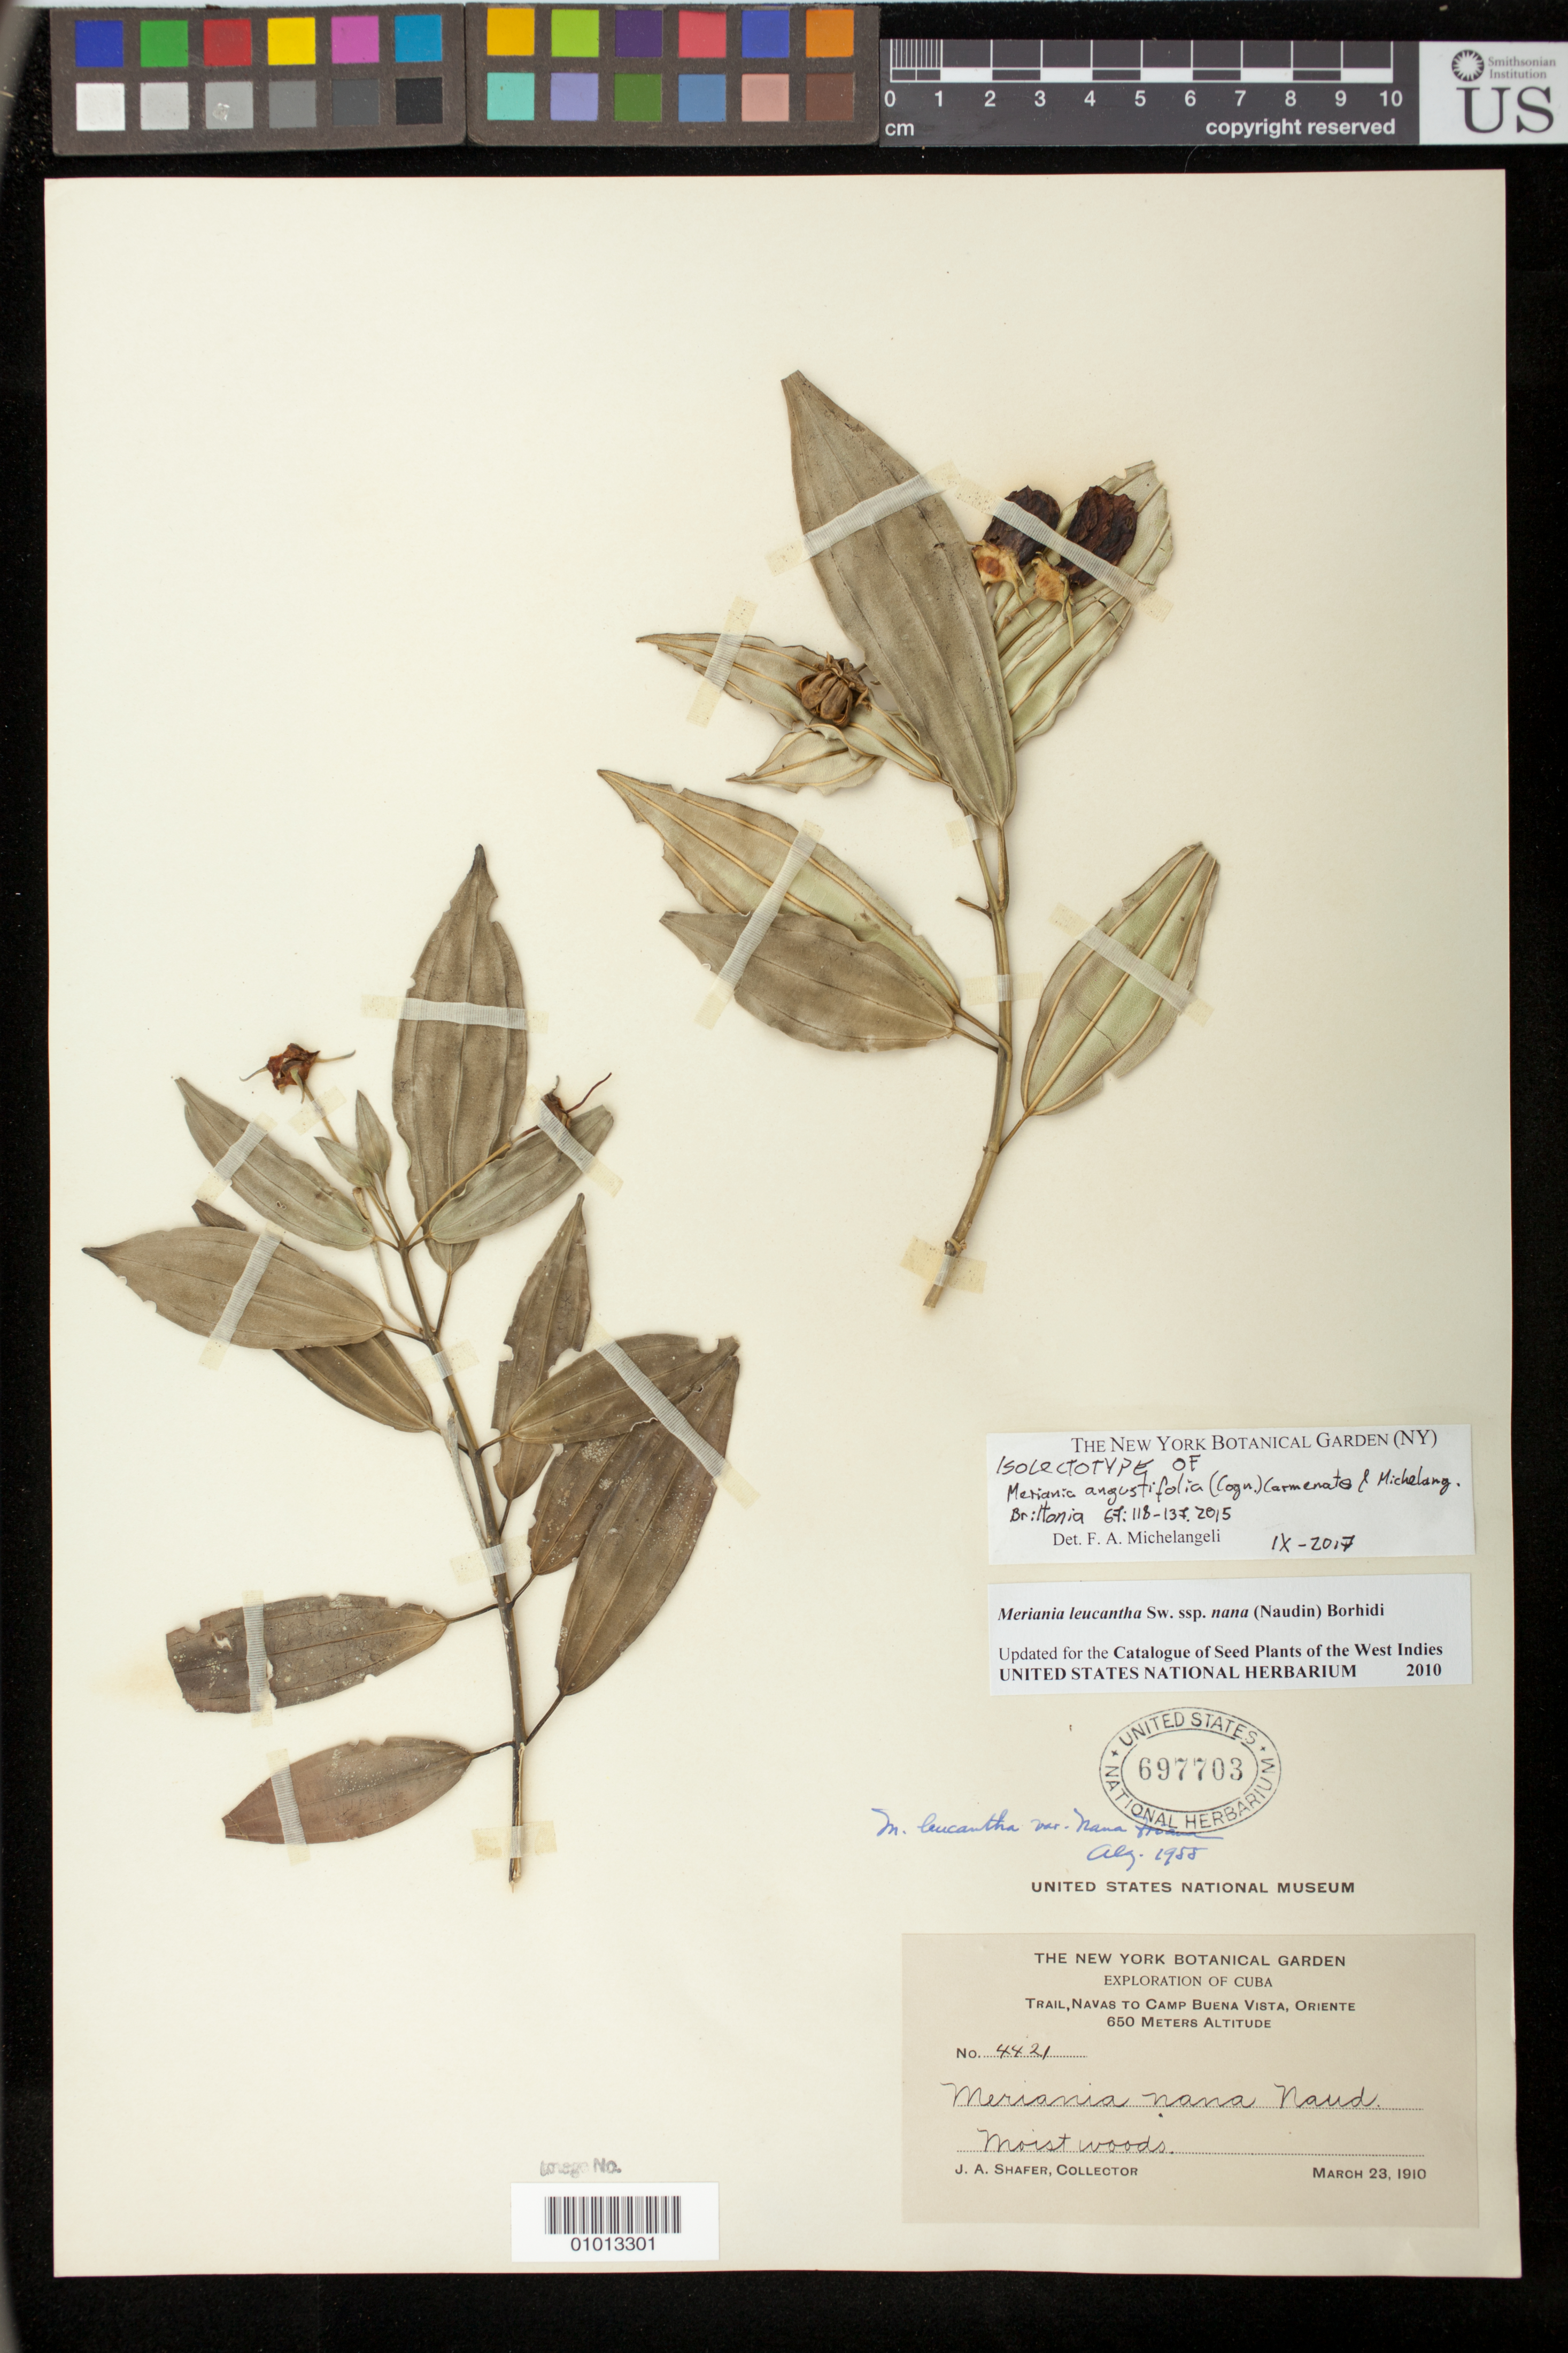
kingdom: Plantae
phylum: Tracheophyta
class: Magnoliopsida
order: Myrtales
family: Melastomataceae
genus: Meriania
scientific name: Meriania leucantha var. angustifolia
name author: Cogn.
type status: Isolectotype; Type Collection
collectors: J. A. Shafer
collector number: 4421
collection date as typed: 23 Mar 1910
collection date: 1910-03-23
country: Cuba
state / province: Oriente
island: Cuba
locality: Trail, Navas to Camp Buena Vista, Oriente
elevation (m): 650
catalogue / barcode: US 697703